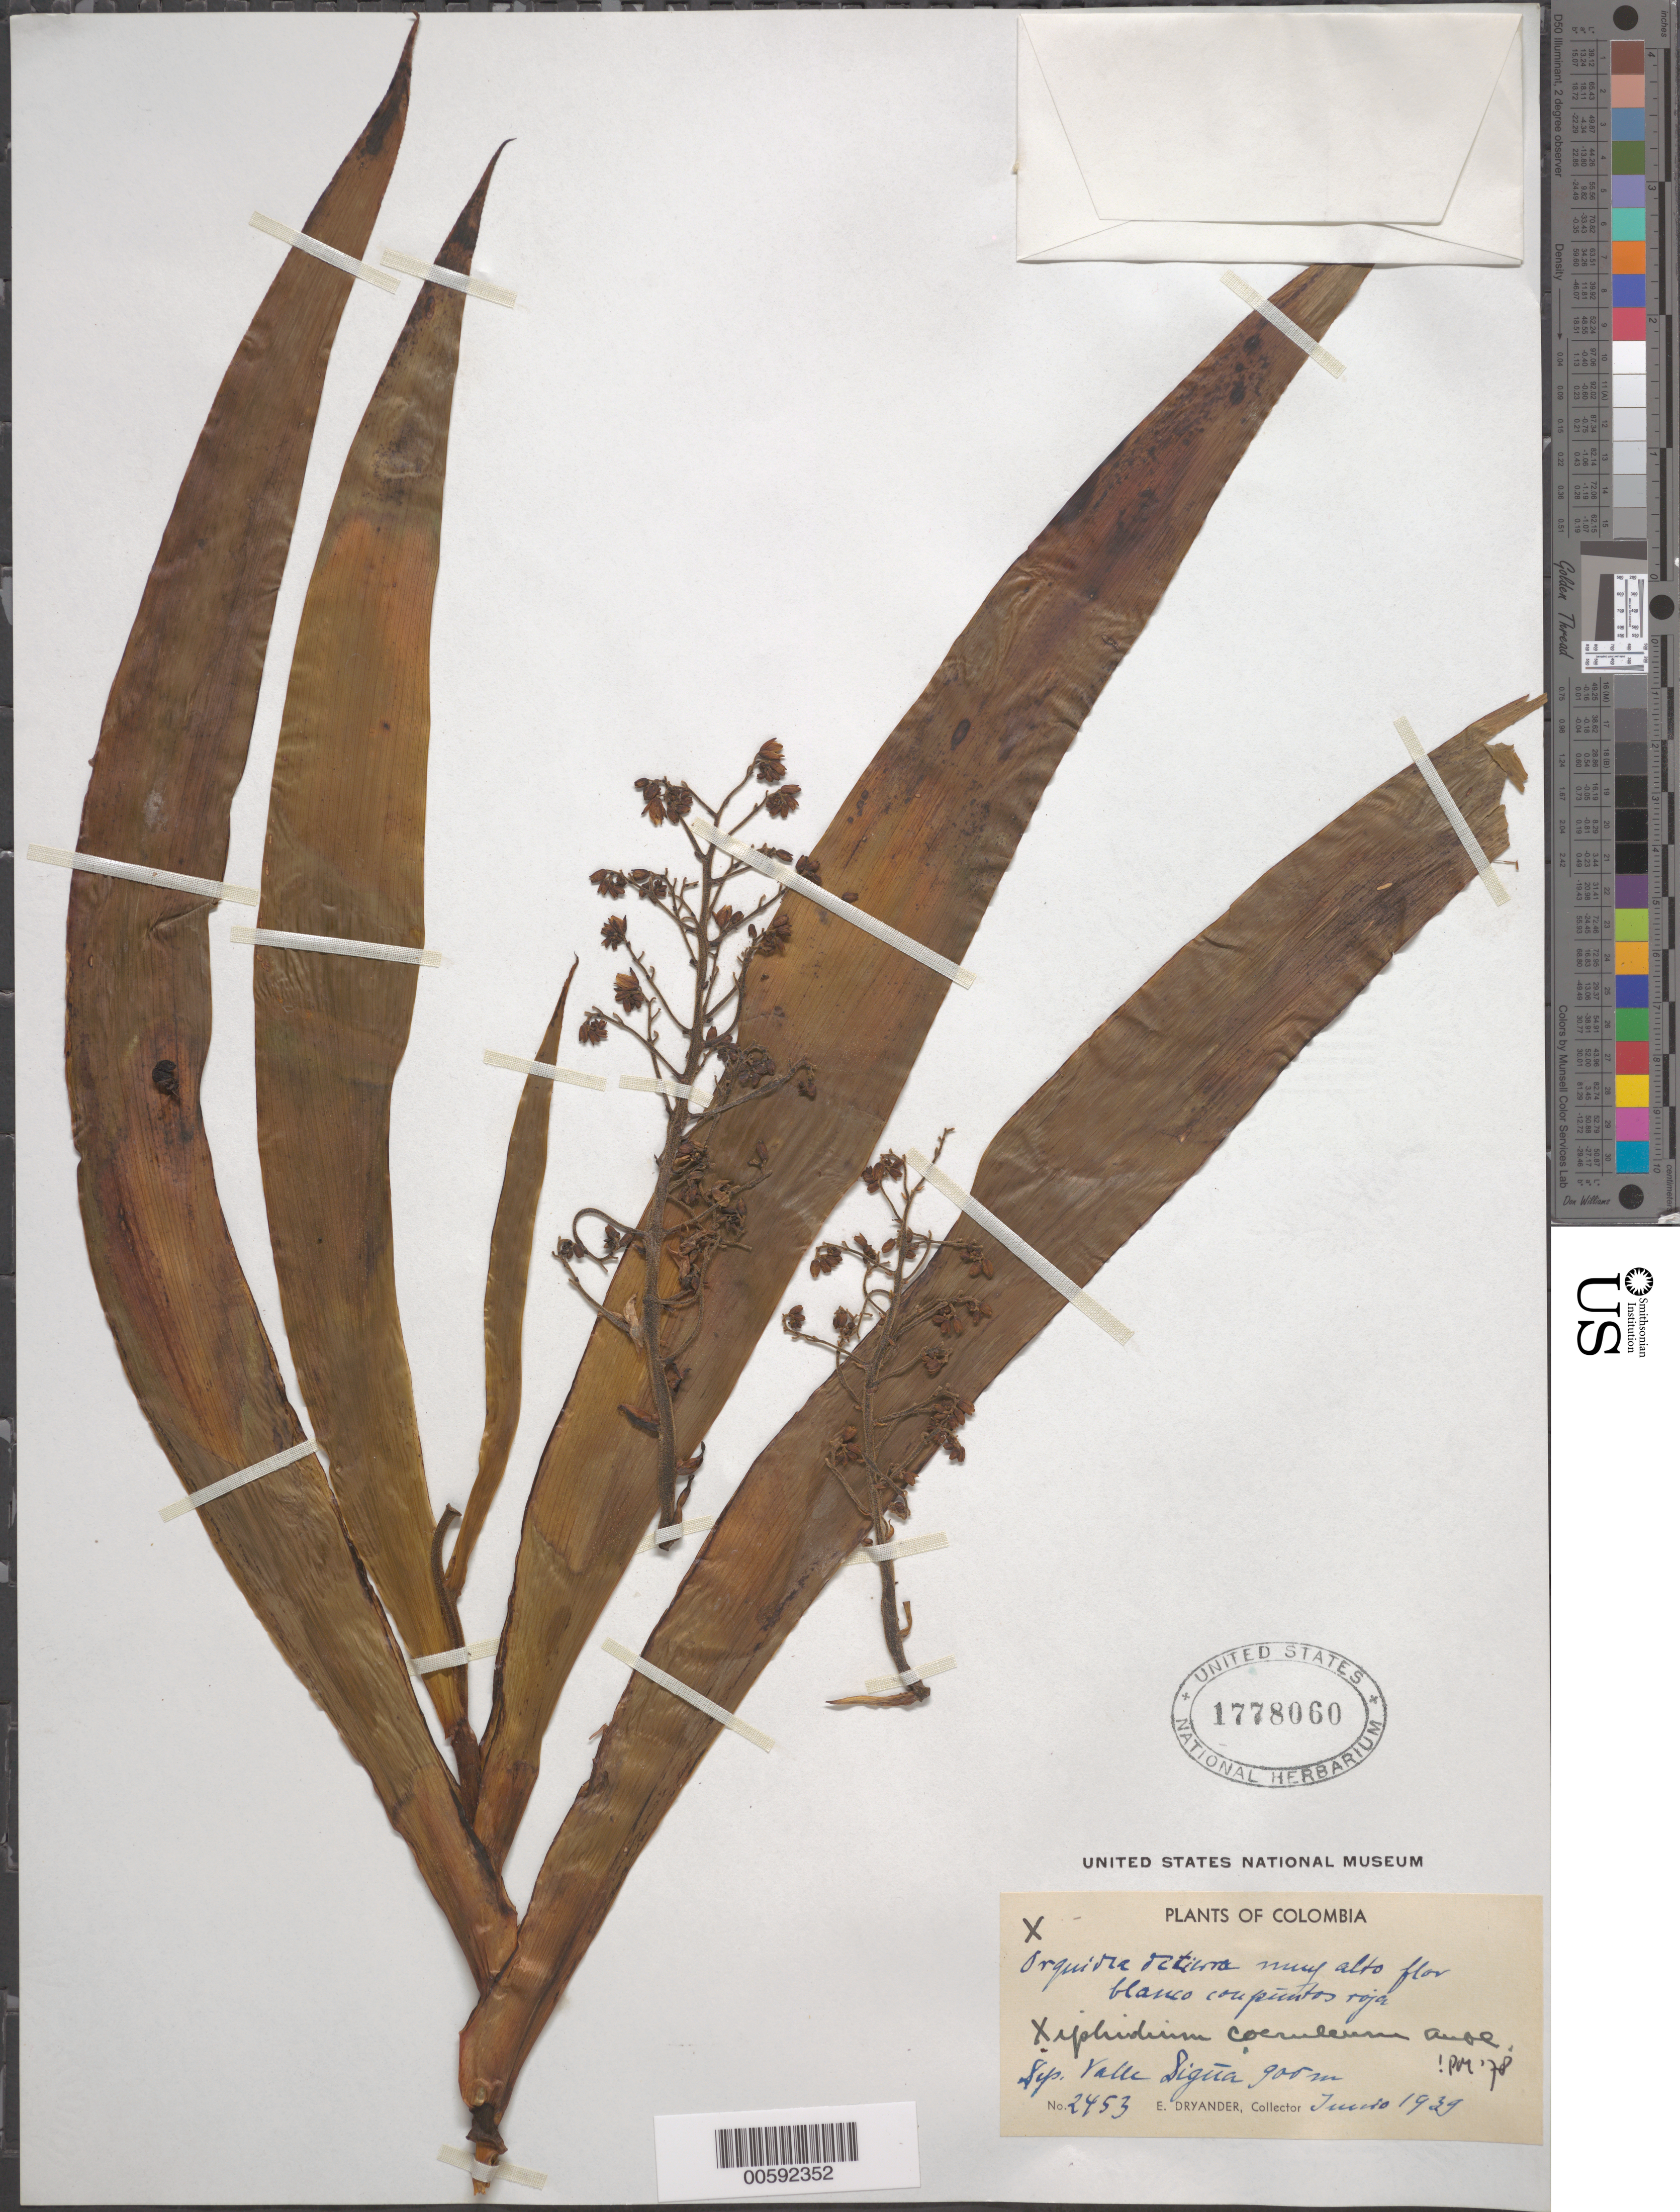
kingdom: Plantae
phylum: Tracheophyta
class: Liliopsida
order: Commelinales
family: Haemodoraceae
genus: Xiphidium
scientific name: Xiphidium caeruleum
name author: Aubl.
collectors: E. I. Dryander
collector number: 2453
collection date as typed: Jun 1929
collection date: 1929-06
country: Colombia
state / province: Valle del Cauca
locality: Sigua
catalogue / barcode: US 1778060